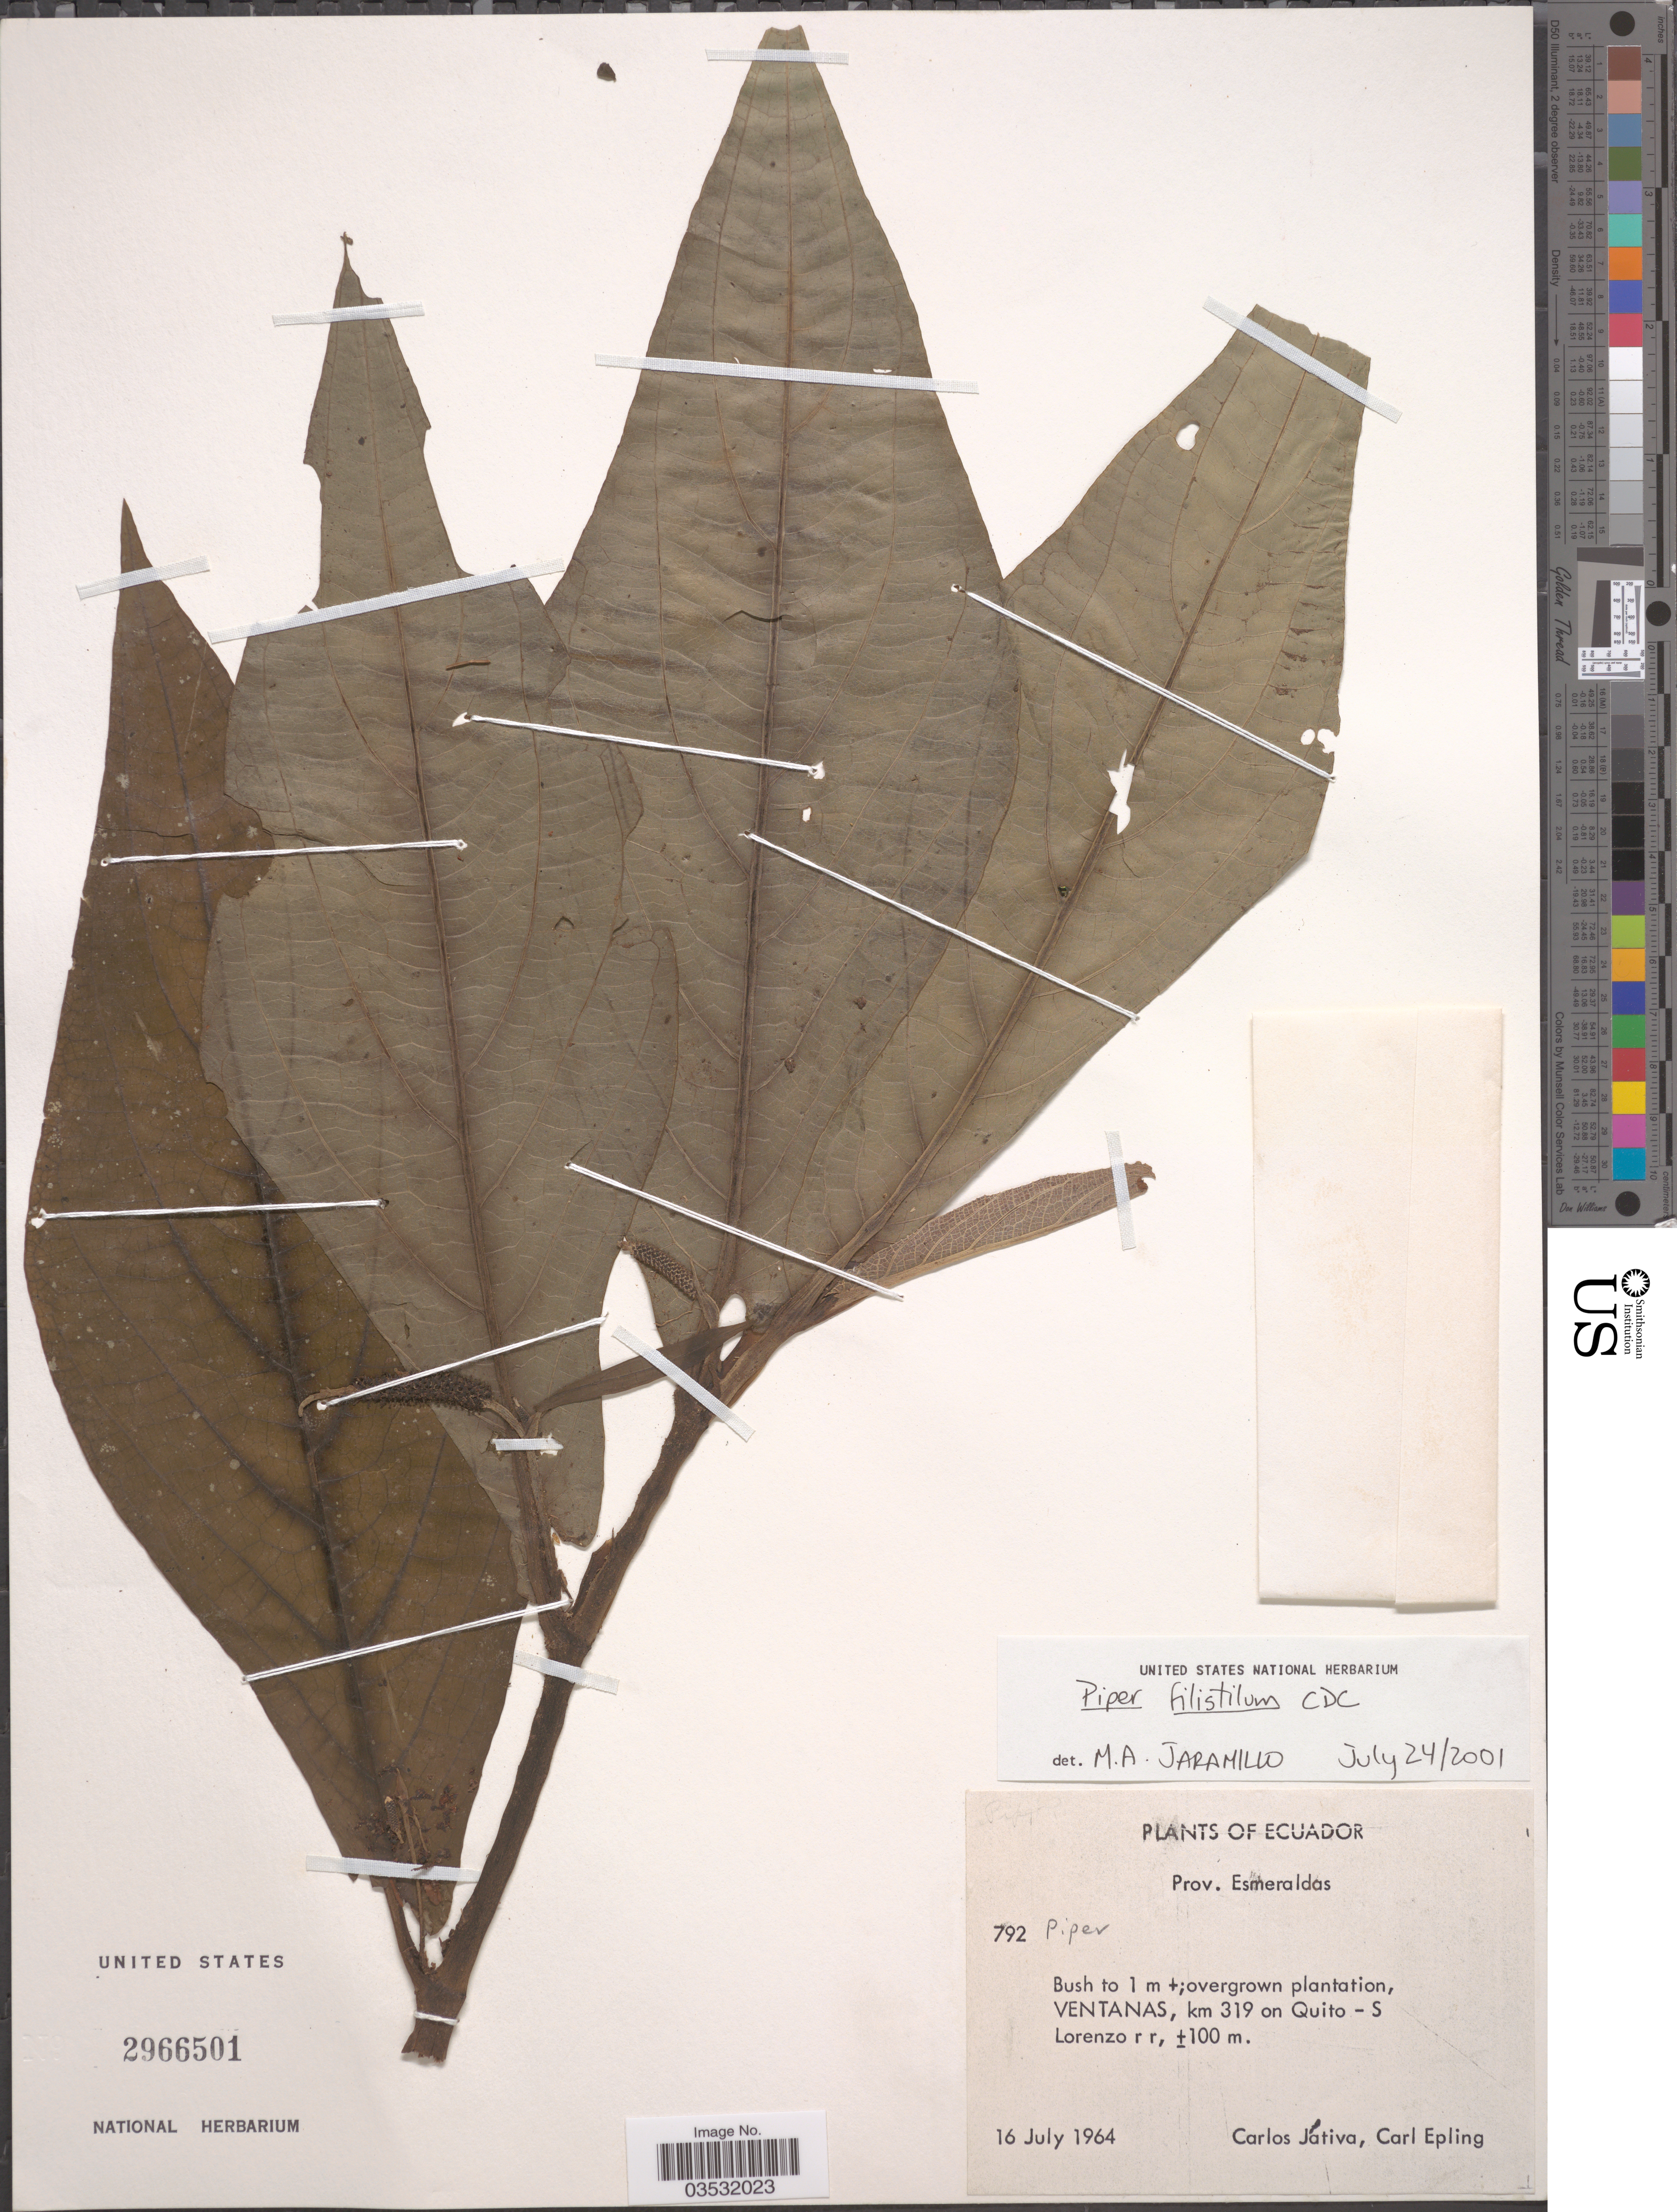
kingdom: Plantae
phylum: Tracheophyta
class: Magnoliopsida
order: Piperales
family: Piperaceae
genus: Piper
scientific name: Piper filistilum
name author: C. DC.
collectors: C. D. Játiva & C. C. Epling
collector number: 792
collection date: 1964-07-16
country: Ecuador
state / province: Esmeraldas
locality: Overgrown plantation, Ventanas, km 319 on Quito - S Lorenzo r r.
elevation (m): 100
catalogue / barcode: US 2966501